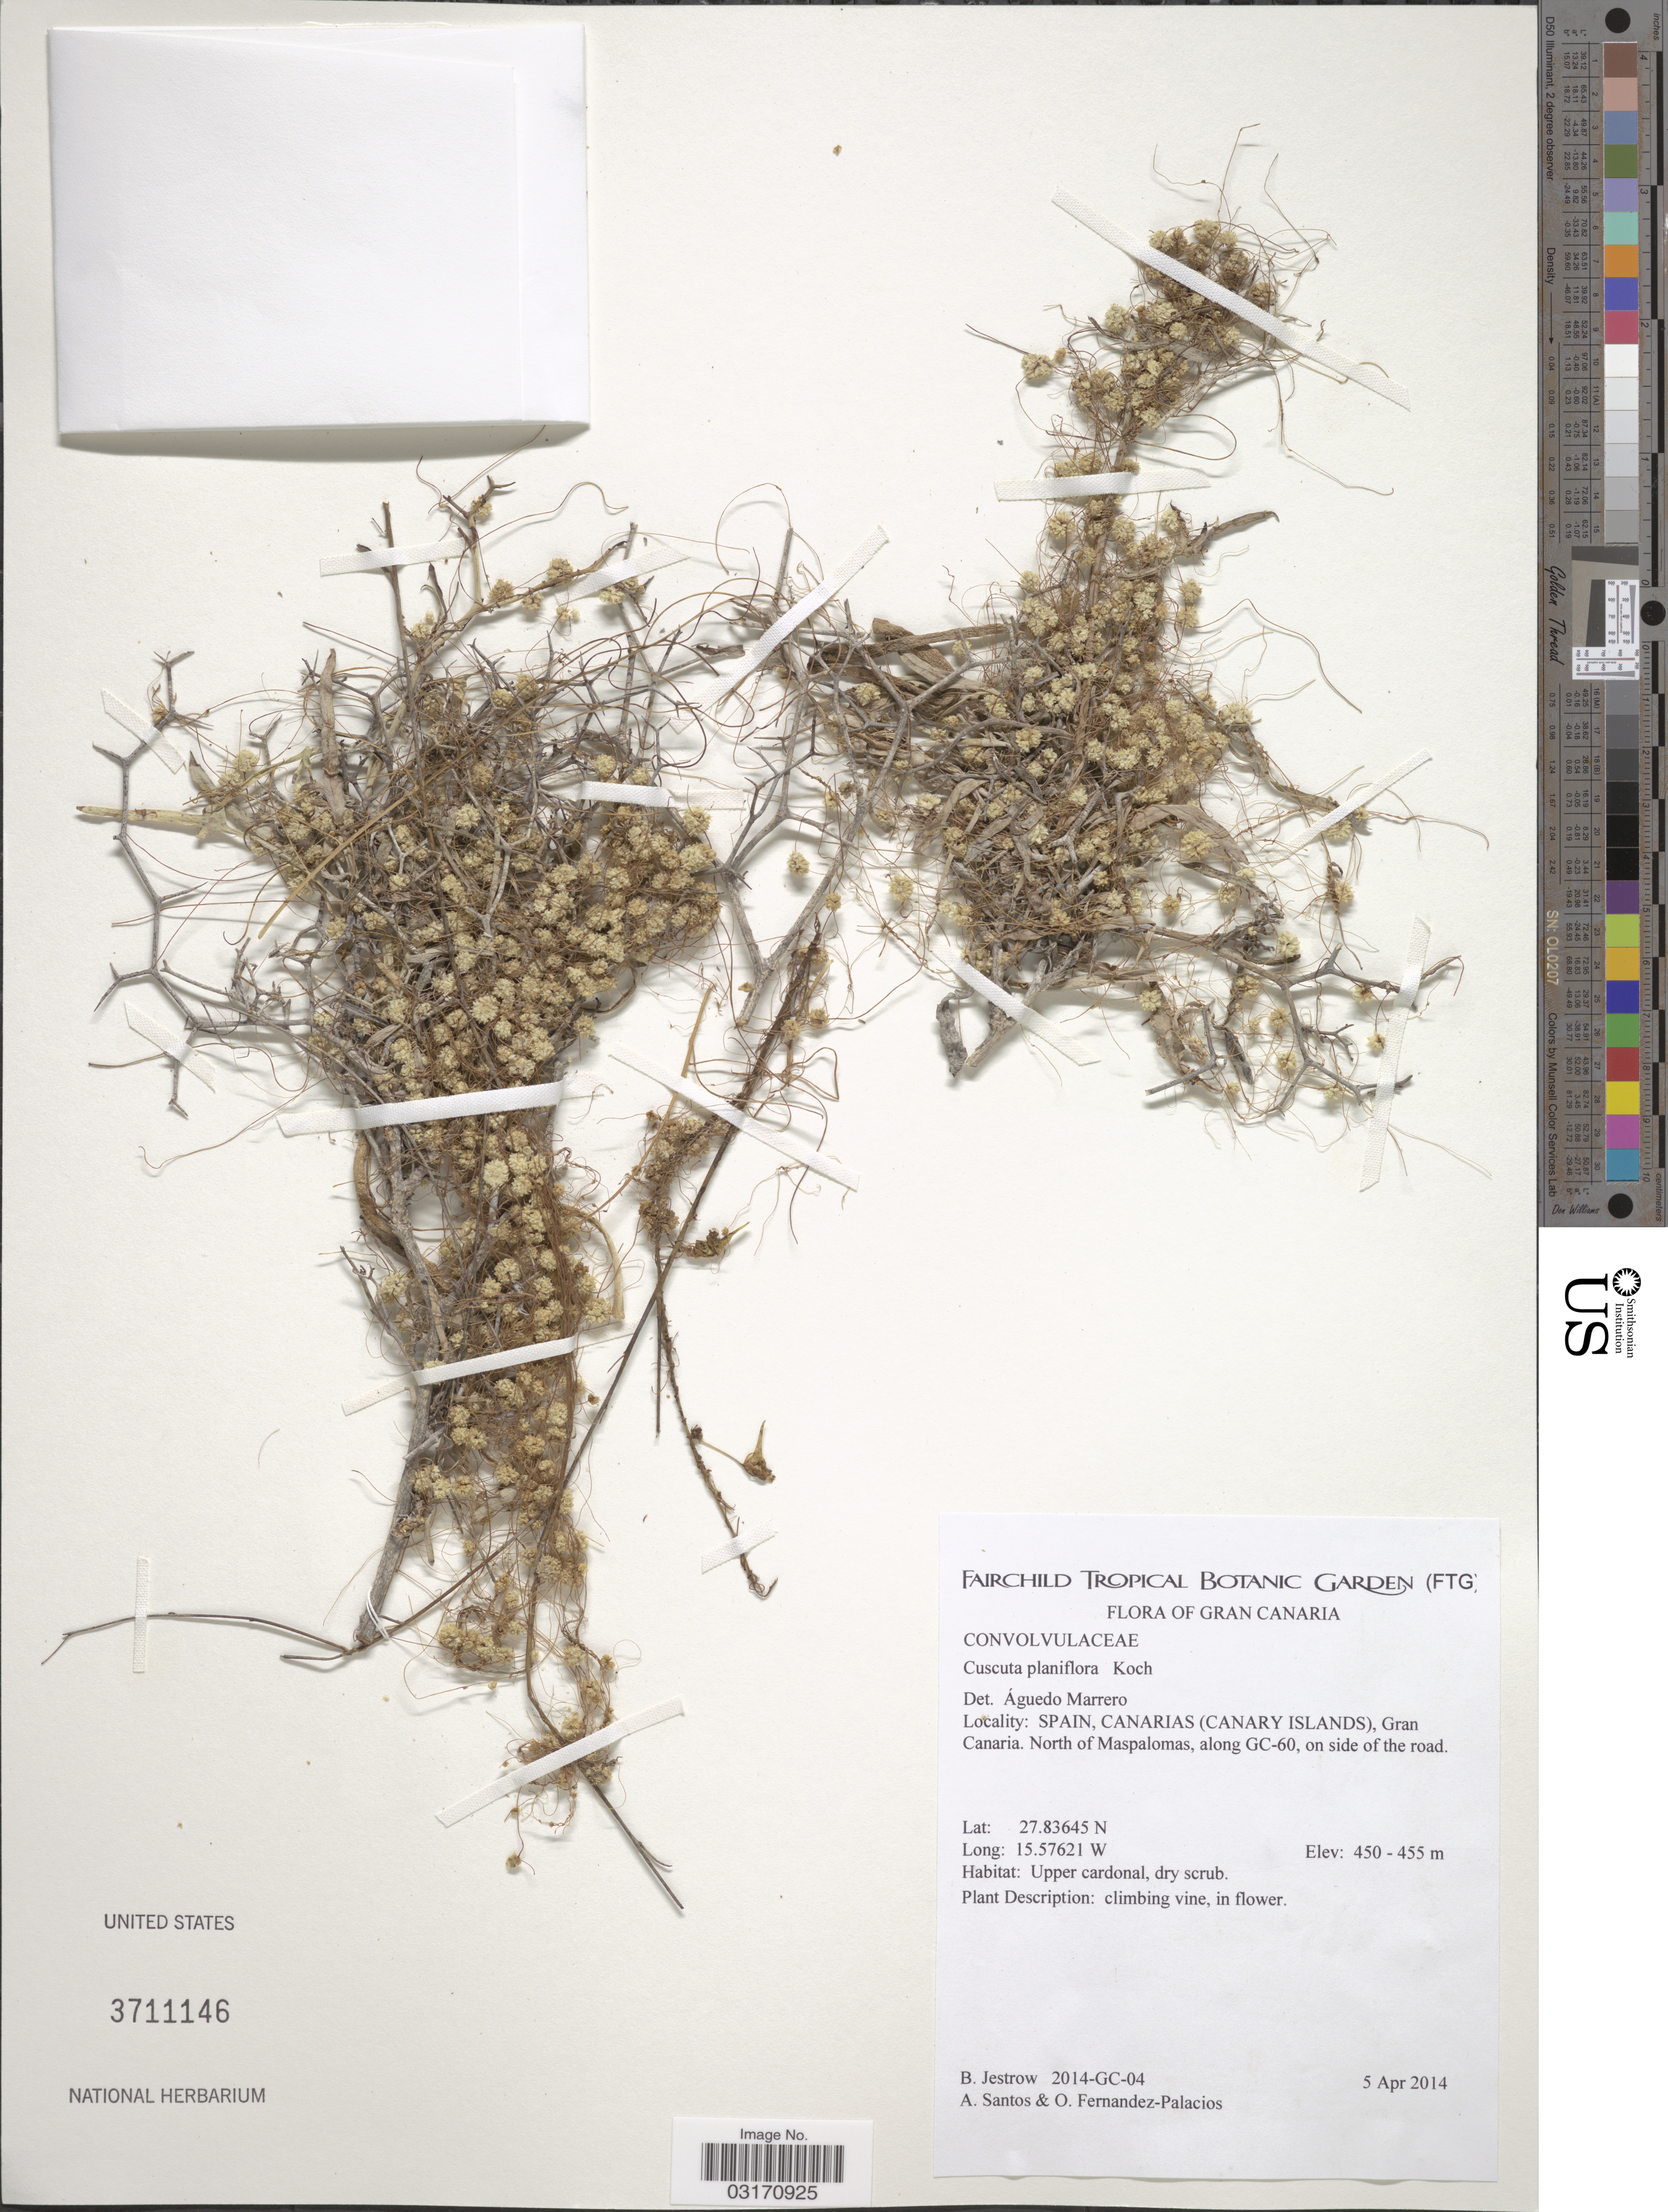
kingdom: Plantae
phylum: Tracheophyta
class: Magnoliopsida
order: Solanales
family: Convolvulaceae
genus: Cuscuta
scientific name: Cuscuta planiflora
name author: Ten.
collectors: B. Jestrow & O. Fernandez-Palacios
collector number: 2014-GC-04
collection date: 2014-04-05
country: Spain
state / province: Canarias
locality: Gran Canaria. Canarias (Canary Islands). North of Maspalomas, along GC-60, on side of the road.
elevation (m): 450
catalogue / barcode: US 3711146